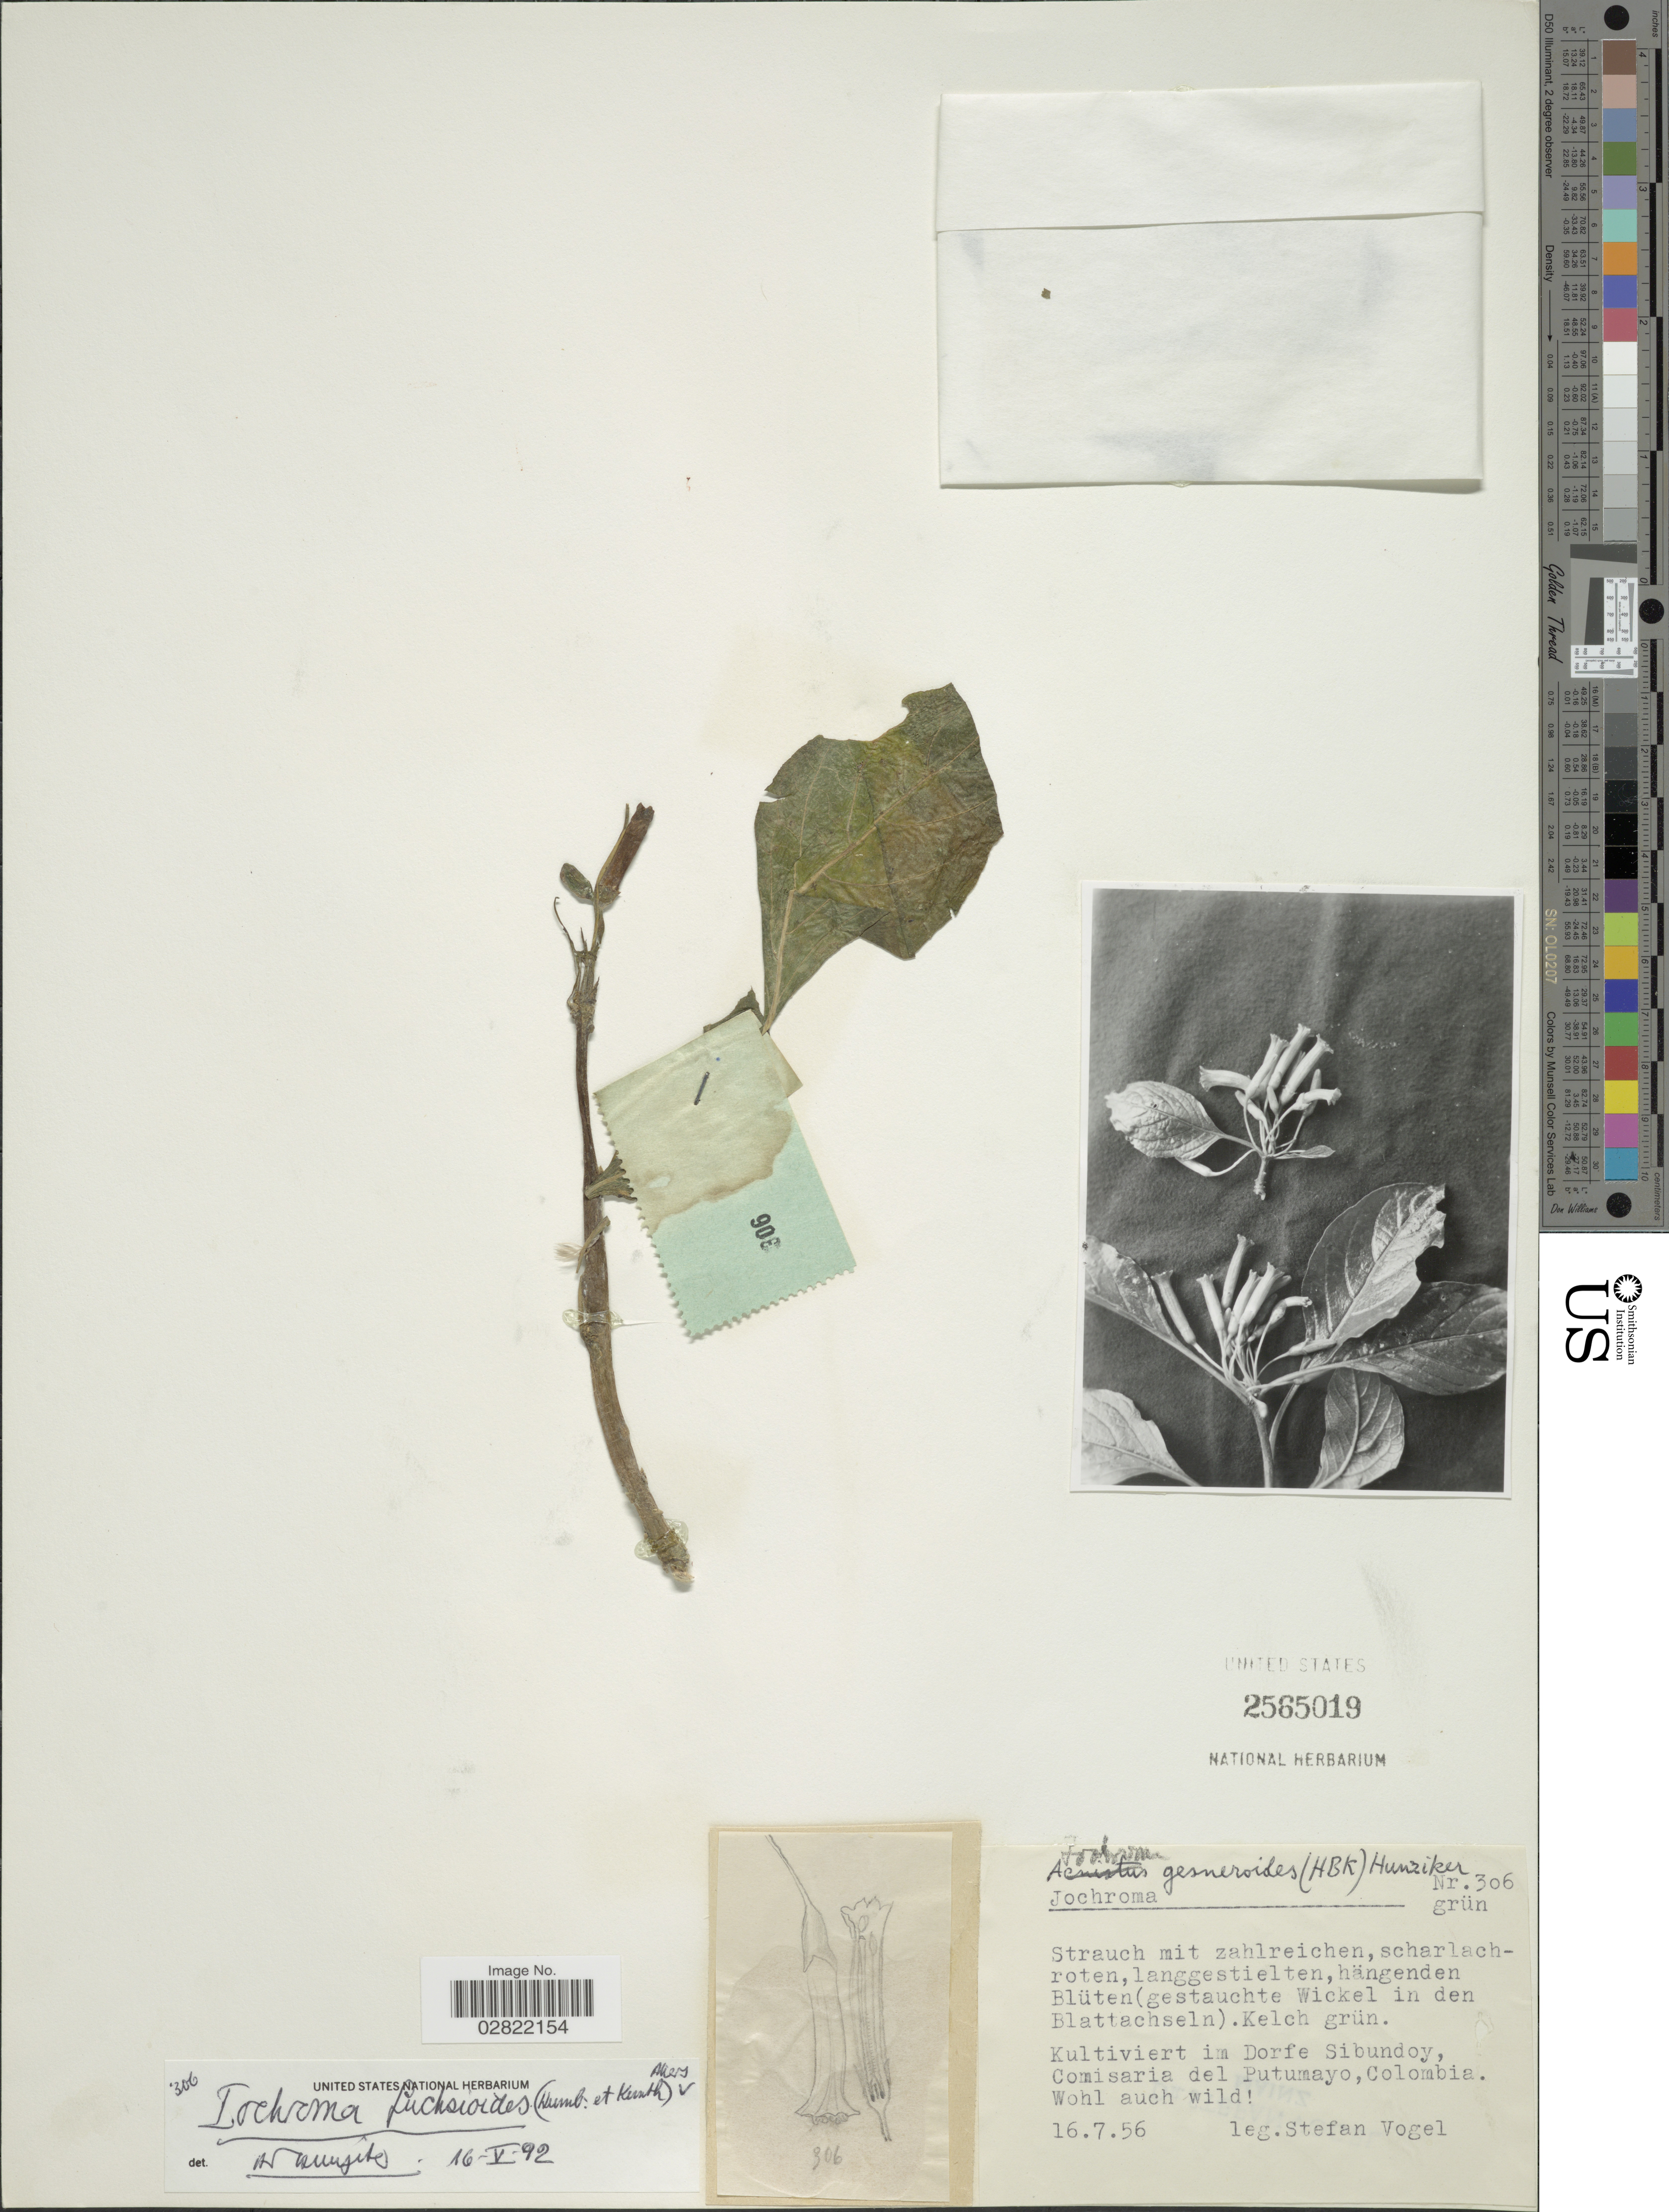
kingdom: Plantae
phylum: Tracheophyta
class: Magnoliopsida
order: Solanales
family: Solanaceae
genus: Iochroma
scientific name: Iochroma fuchsioides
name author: (Bonpl.) Miers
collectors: S. Vogel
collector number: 306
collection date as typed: Transcribed d/m/y: 16/7/56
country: Colombia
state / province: Putumayo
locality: Kultiviert im Dorfe Sibundoy, Comisaria del Putumayo, Colombia.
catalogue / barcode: US 2565019